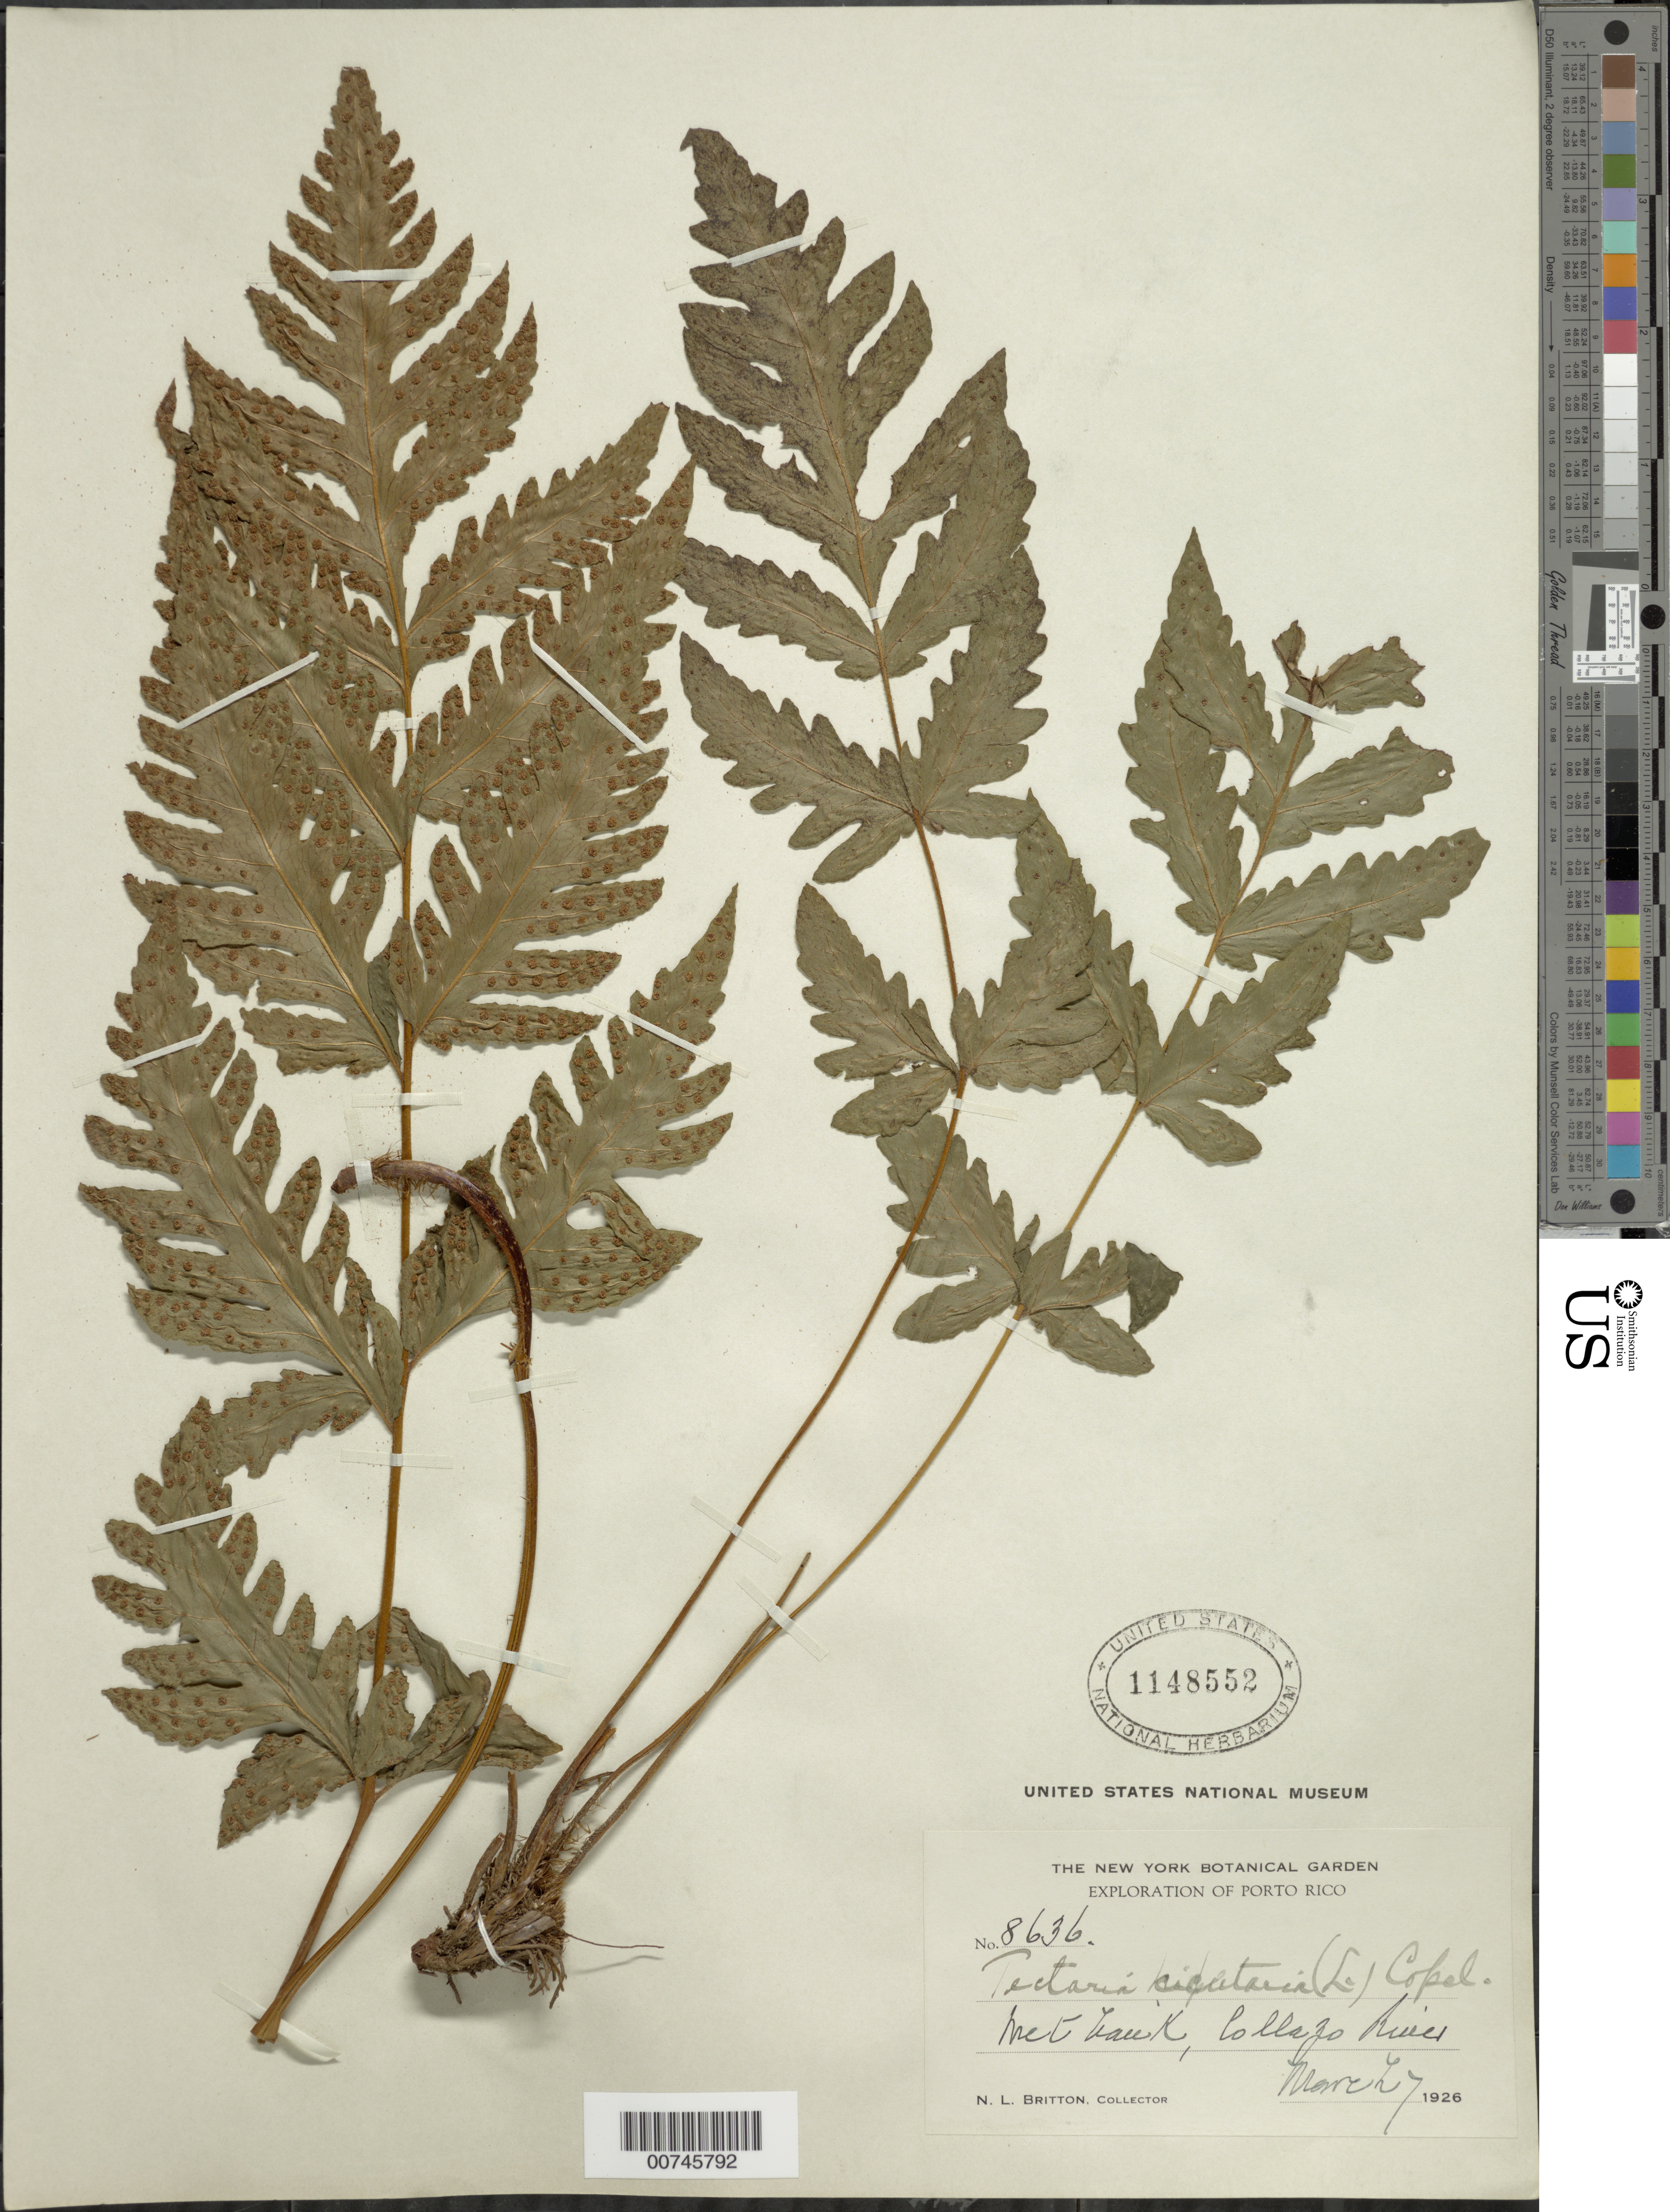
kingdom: Plantae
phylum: Tracheophyta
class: Polypodiopsida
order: Polypodiales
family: Tectariaceae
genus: Tectaria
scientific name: Tectaria cicutaria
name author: (L.) Copel.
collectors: N. Britton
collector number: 8636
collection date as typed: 07 Mar 1926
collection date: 1926-03-07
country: Puerto Rico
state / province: San Sebastián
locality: Collazo River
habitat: Wet bank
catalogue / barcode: US 1148552